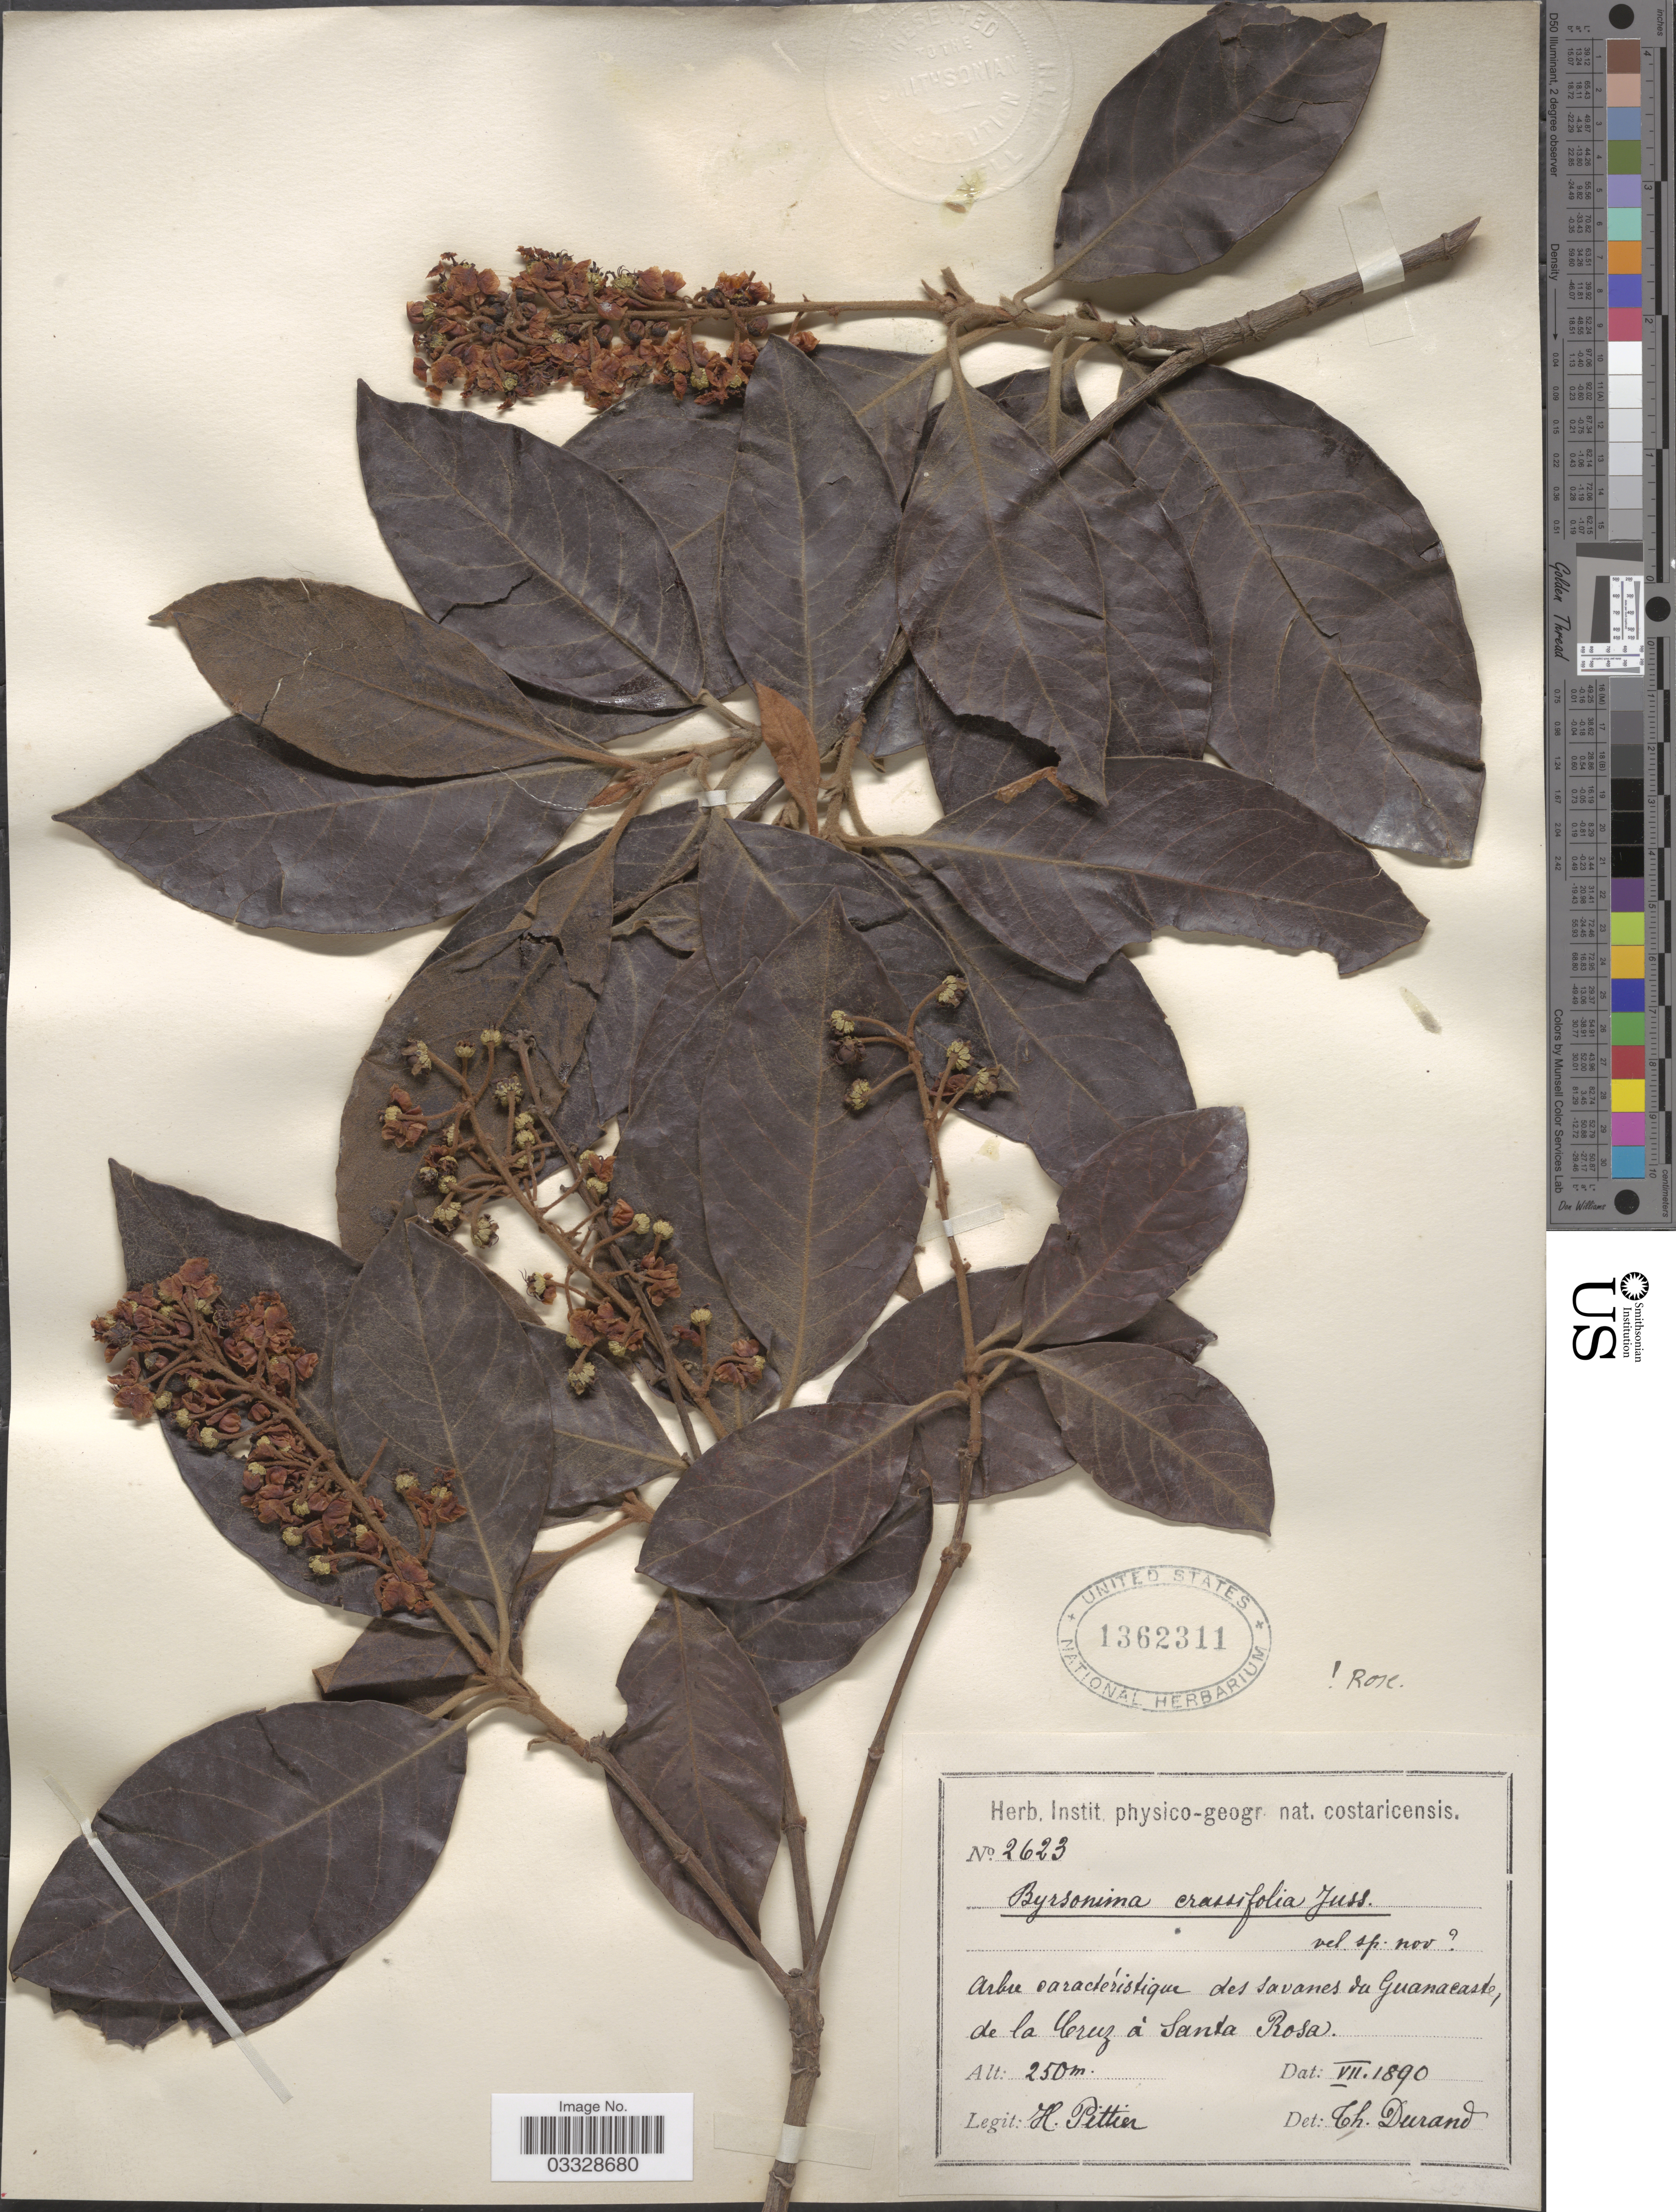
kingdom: Plantae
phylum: Tracheophyta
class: Magnoliopsida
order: Malpighiales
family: Malpighiaceae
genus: Byrsonima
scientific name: Byrsonima crassifolia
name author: (L.) Kunth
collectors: H. F. Pittier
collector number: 2623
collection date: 1890-07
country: Costa Rica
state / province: Guanacaste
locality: Savanes du Guanacaste, de la Cruz á Santa Rosa.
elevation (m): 250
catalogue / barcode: US 1362311